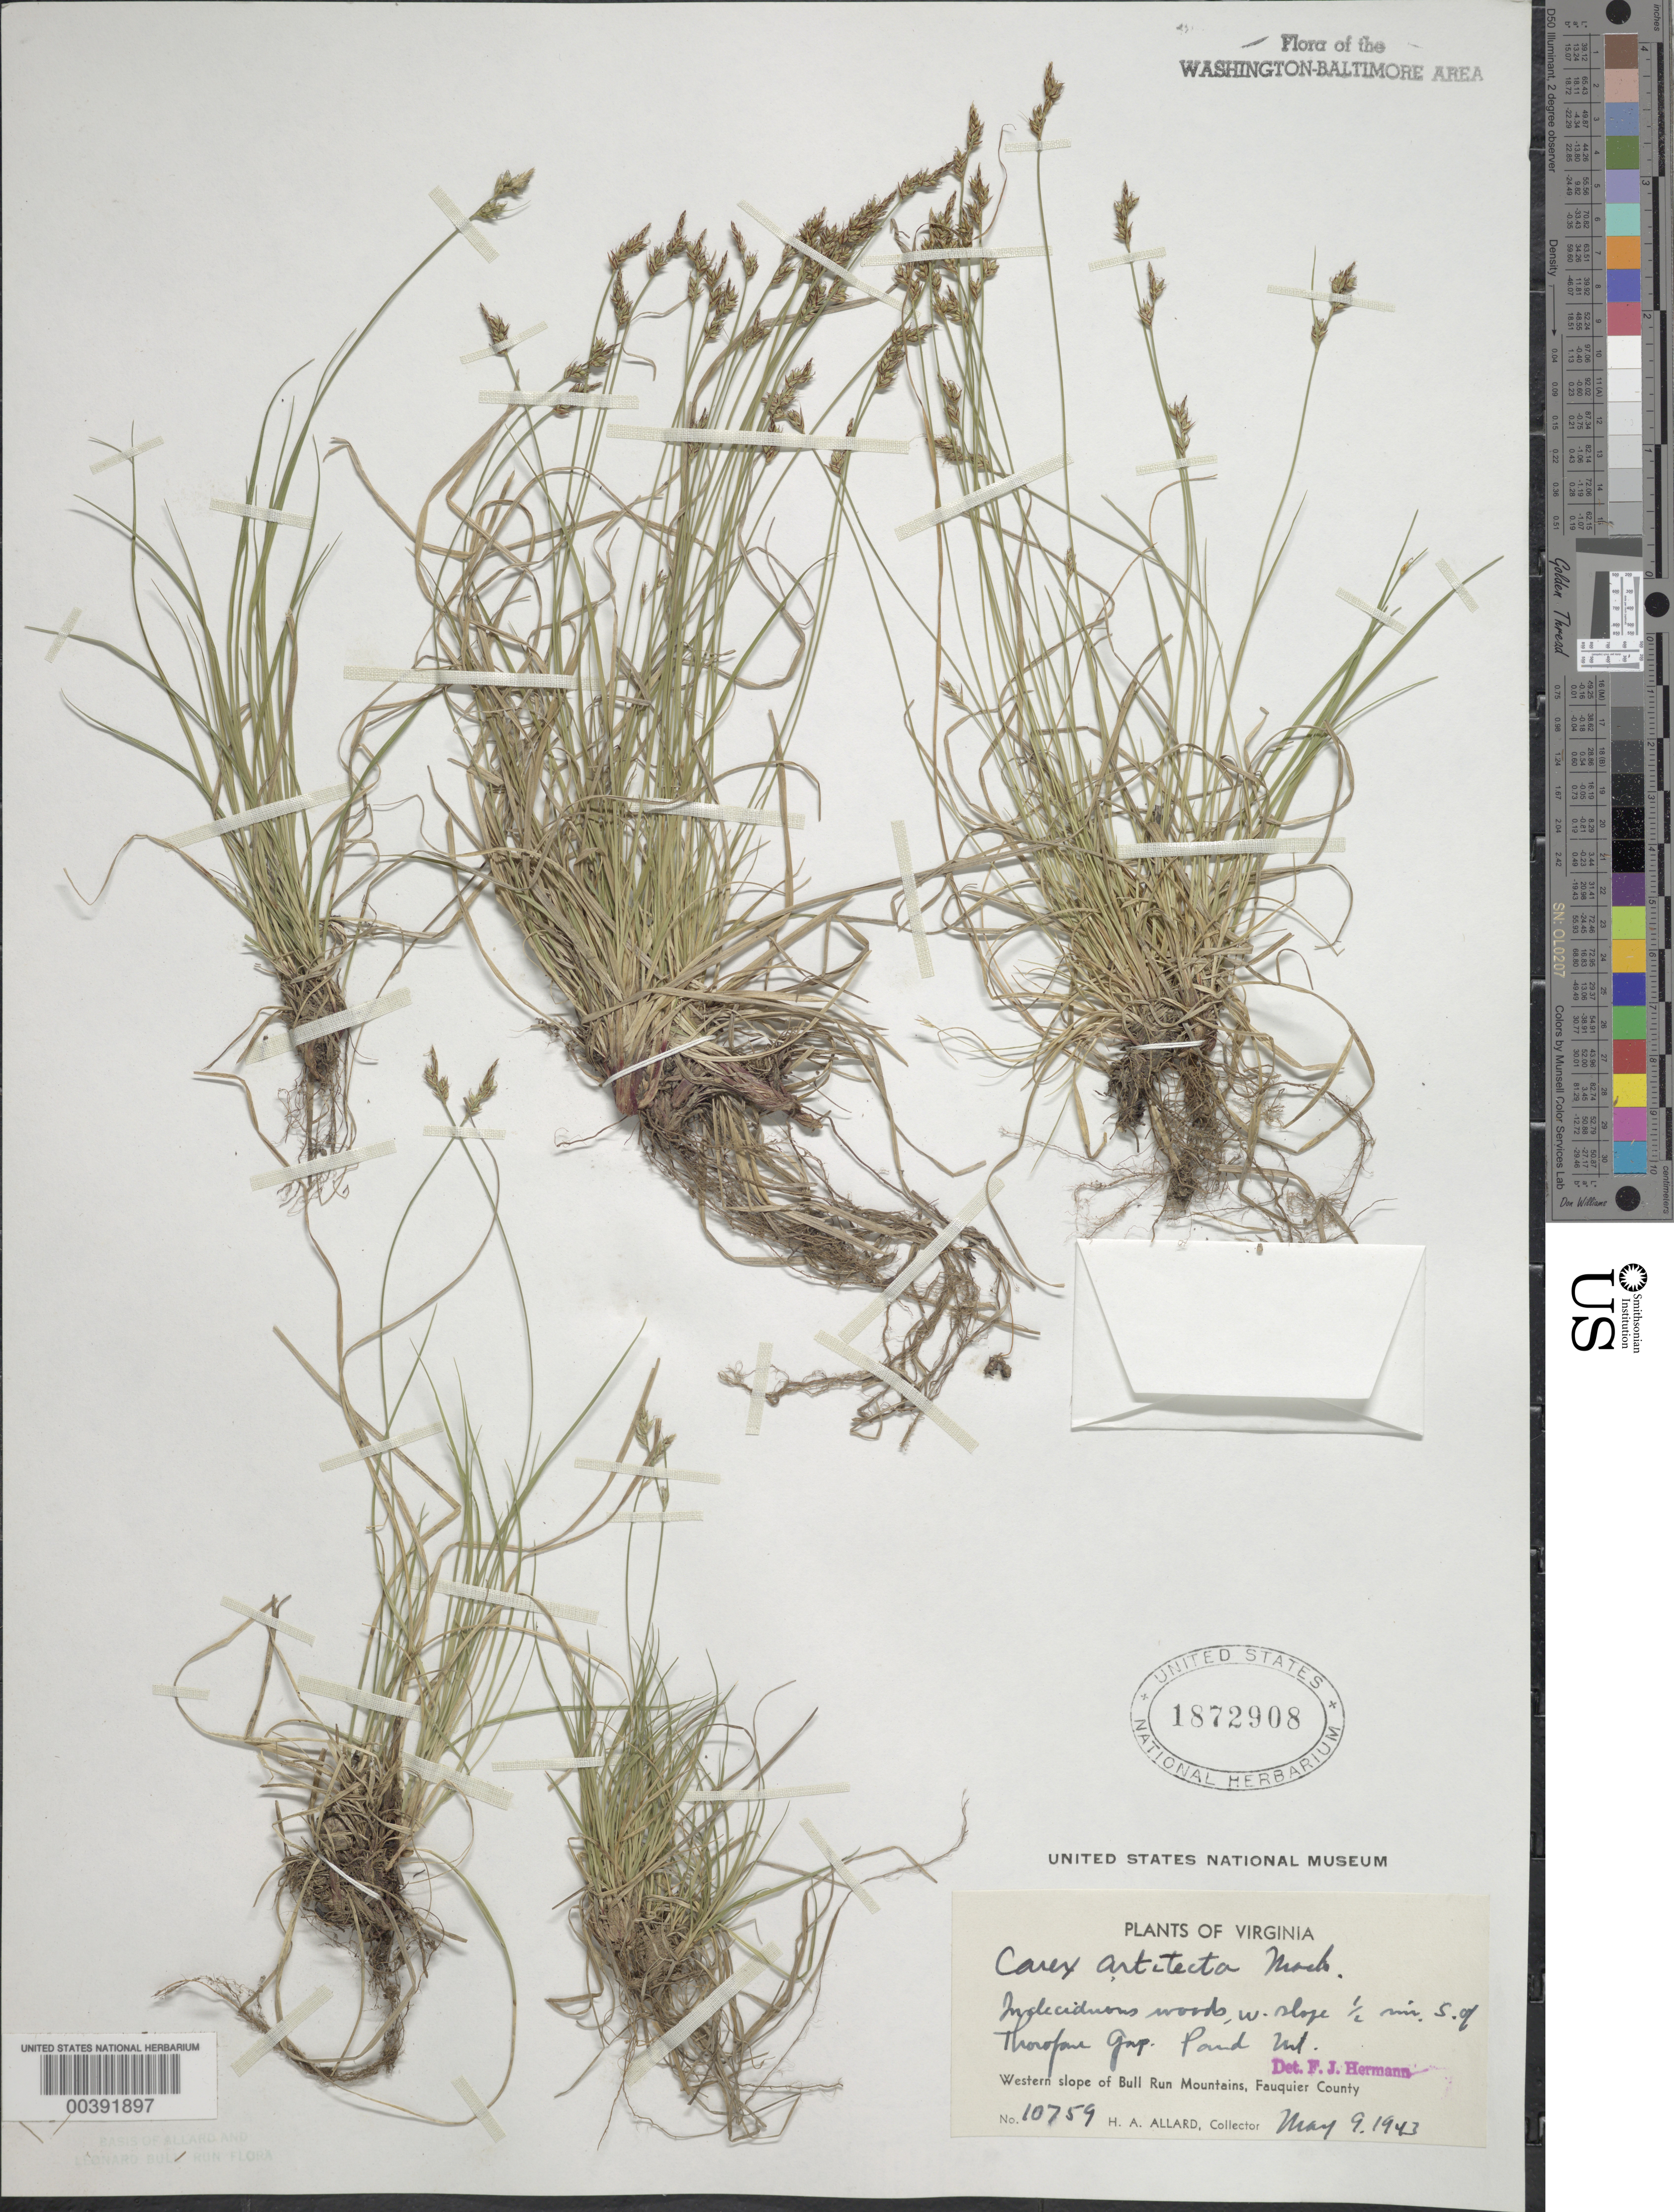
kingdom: Plantae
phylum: Tracheophyta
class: Liliopsida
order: Poales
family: Cyperaceae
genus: Carex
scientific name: Carex albicans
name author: Willd. ex Spreng.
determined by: Shetler, Stanwyn G., (US), NMNH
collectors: H. A. Allard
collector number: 10759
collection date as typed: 09 May 1943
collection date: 1943-05-09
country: United States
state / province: Virginia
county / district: Fauquier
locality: South of Thorofare Gap, Pond Mountains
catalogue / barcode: US 1872908